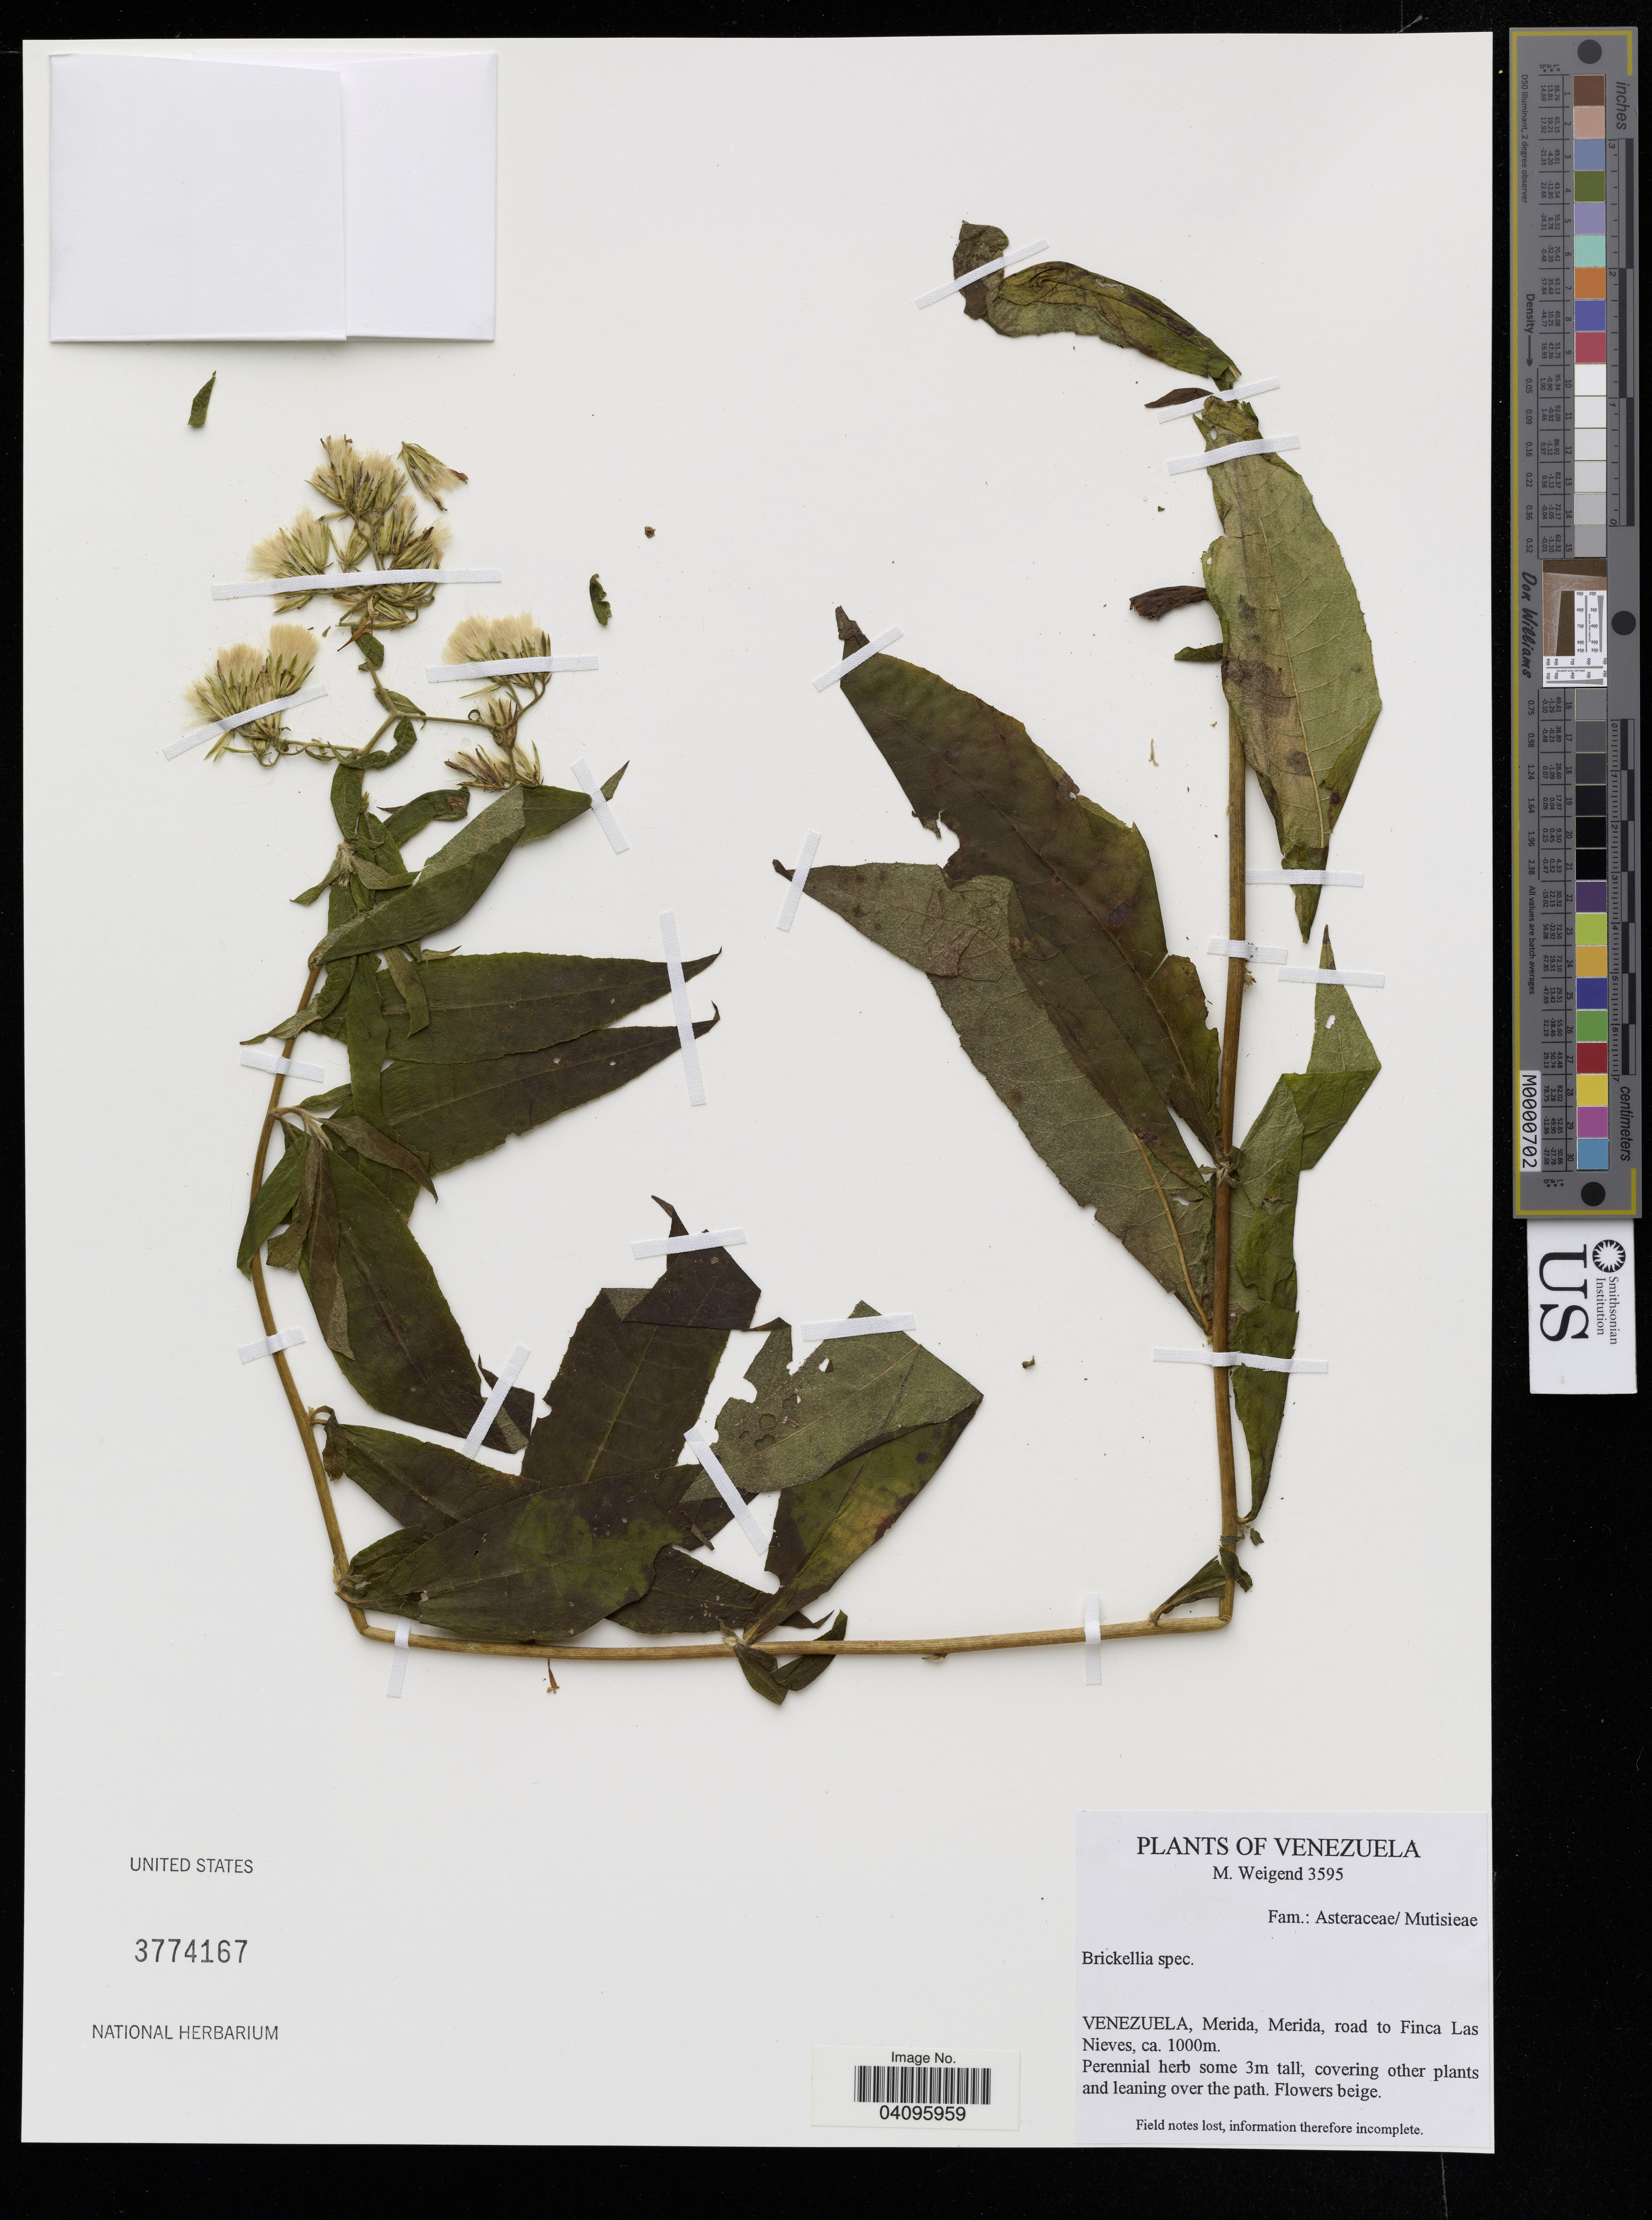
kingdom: Plantae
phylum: Tracheophyta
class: Magnoliopsida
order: Asterales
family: Asteraceae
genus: Brickellia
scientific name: Brickellia sp.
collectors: M. Weigend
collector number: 3595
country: Venezuela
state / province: Merida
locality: Merida, road to Finca Las Nieves, ca. 1000m.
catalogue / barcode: US 3774167